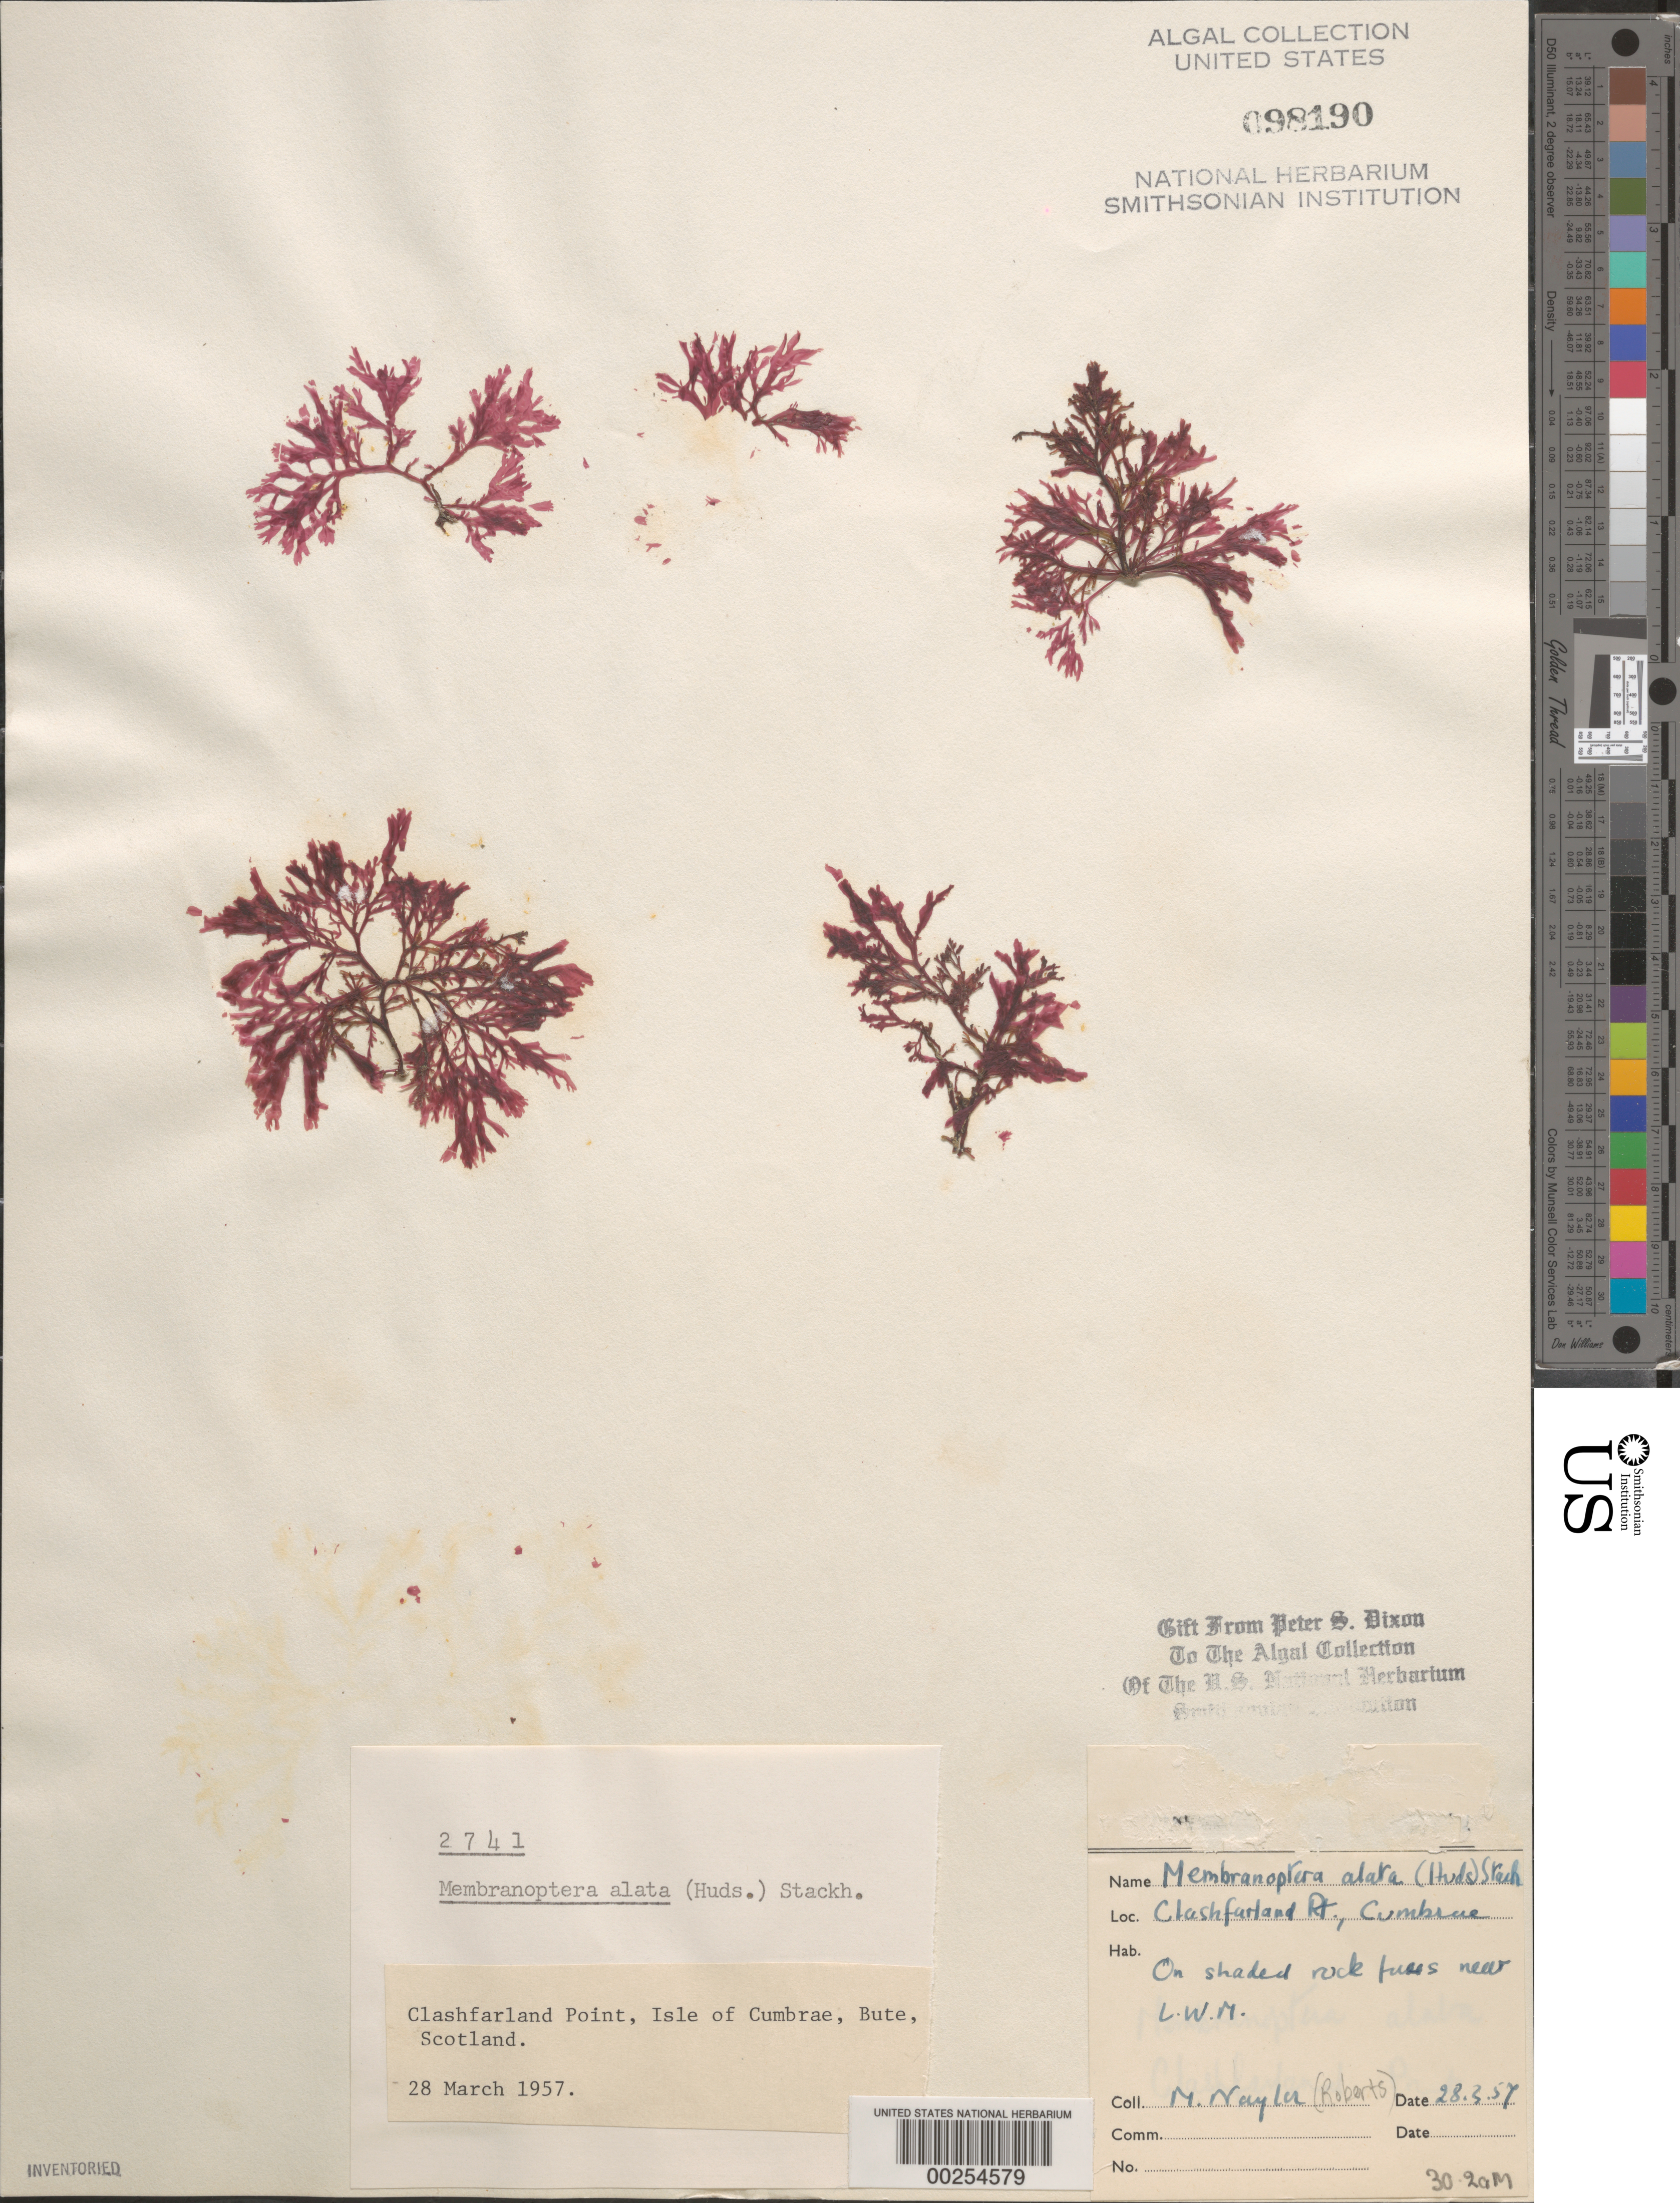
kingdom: Plantae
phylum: Rhodophyta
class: Florideophyceae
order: Ceramiales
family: Delesseriaceae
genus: Membranoptera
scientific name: Membranoptera alata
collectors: M. Roberts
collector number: PSD 2741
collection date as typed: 28 Mar 1957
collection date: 1957-03-28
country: United Kingdom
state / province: Scotland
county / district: North Ayrshire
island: Great Cumbrae Island (Isle of Cumbrae)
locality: Clashfarland Point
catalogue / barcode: US 98190